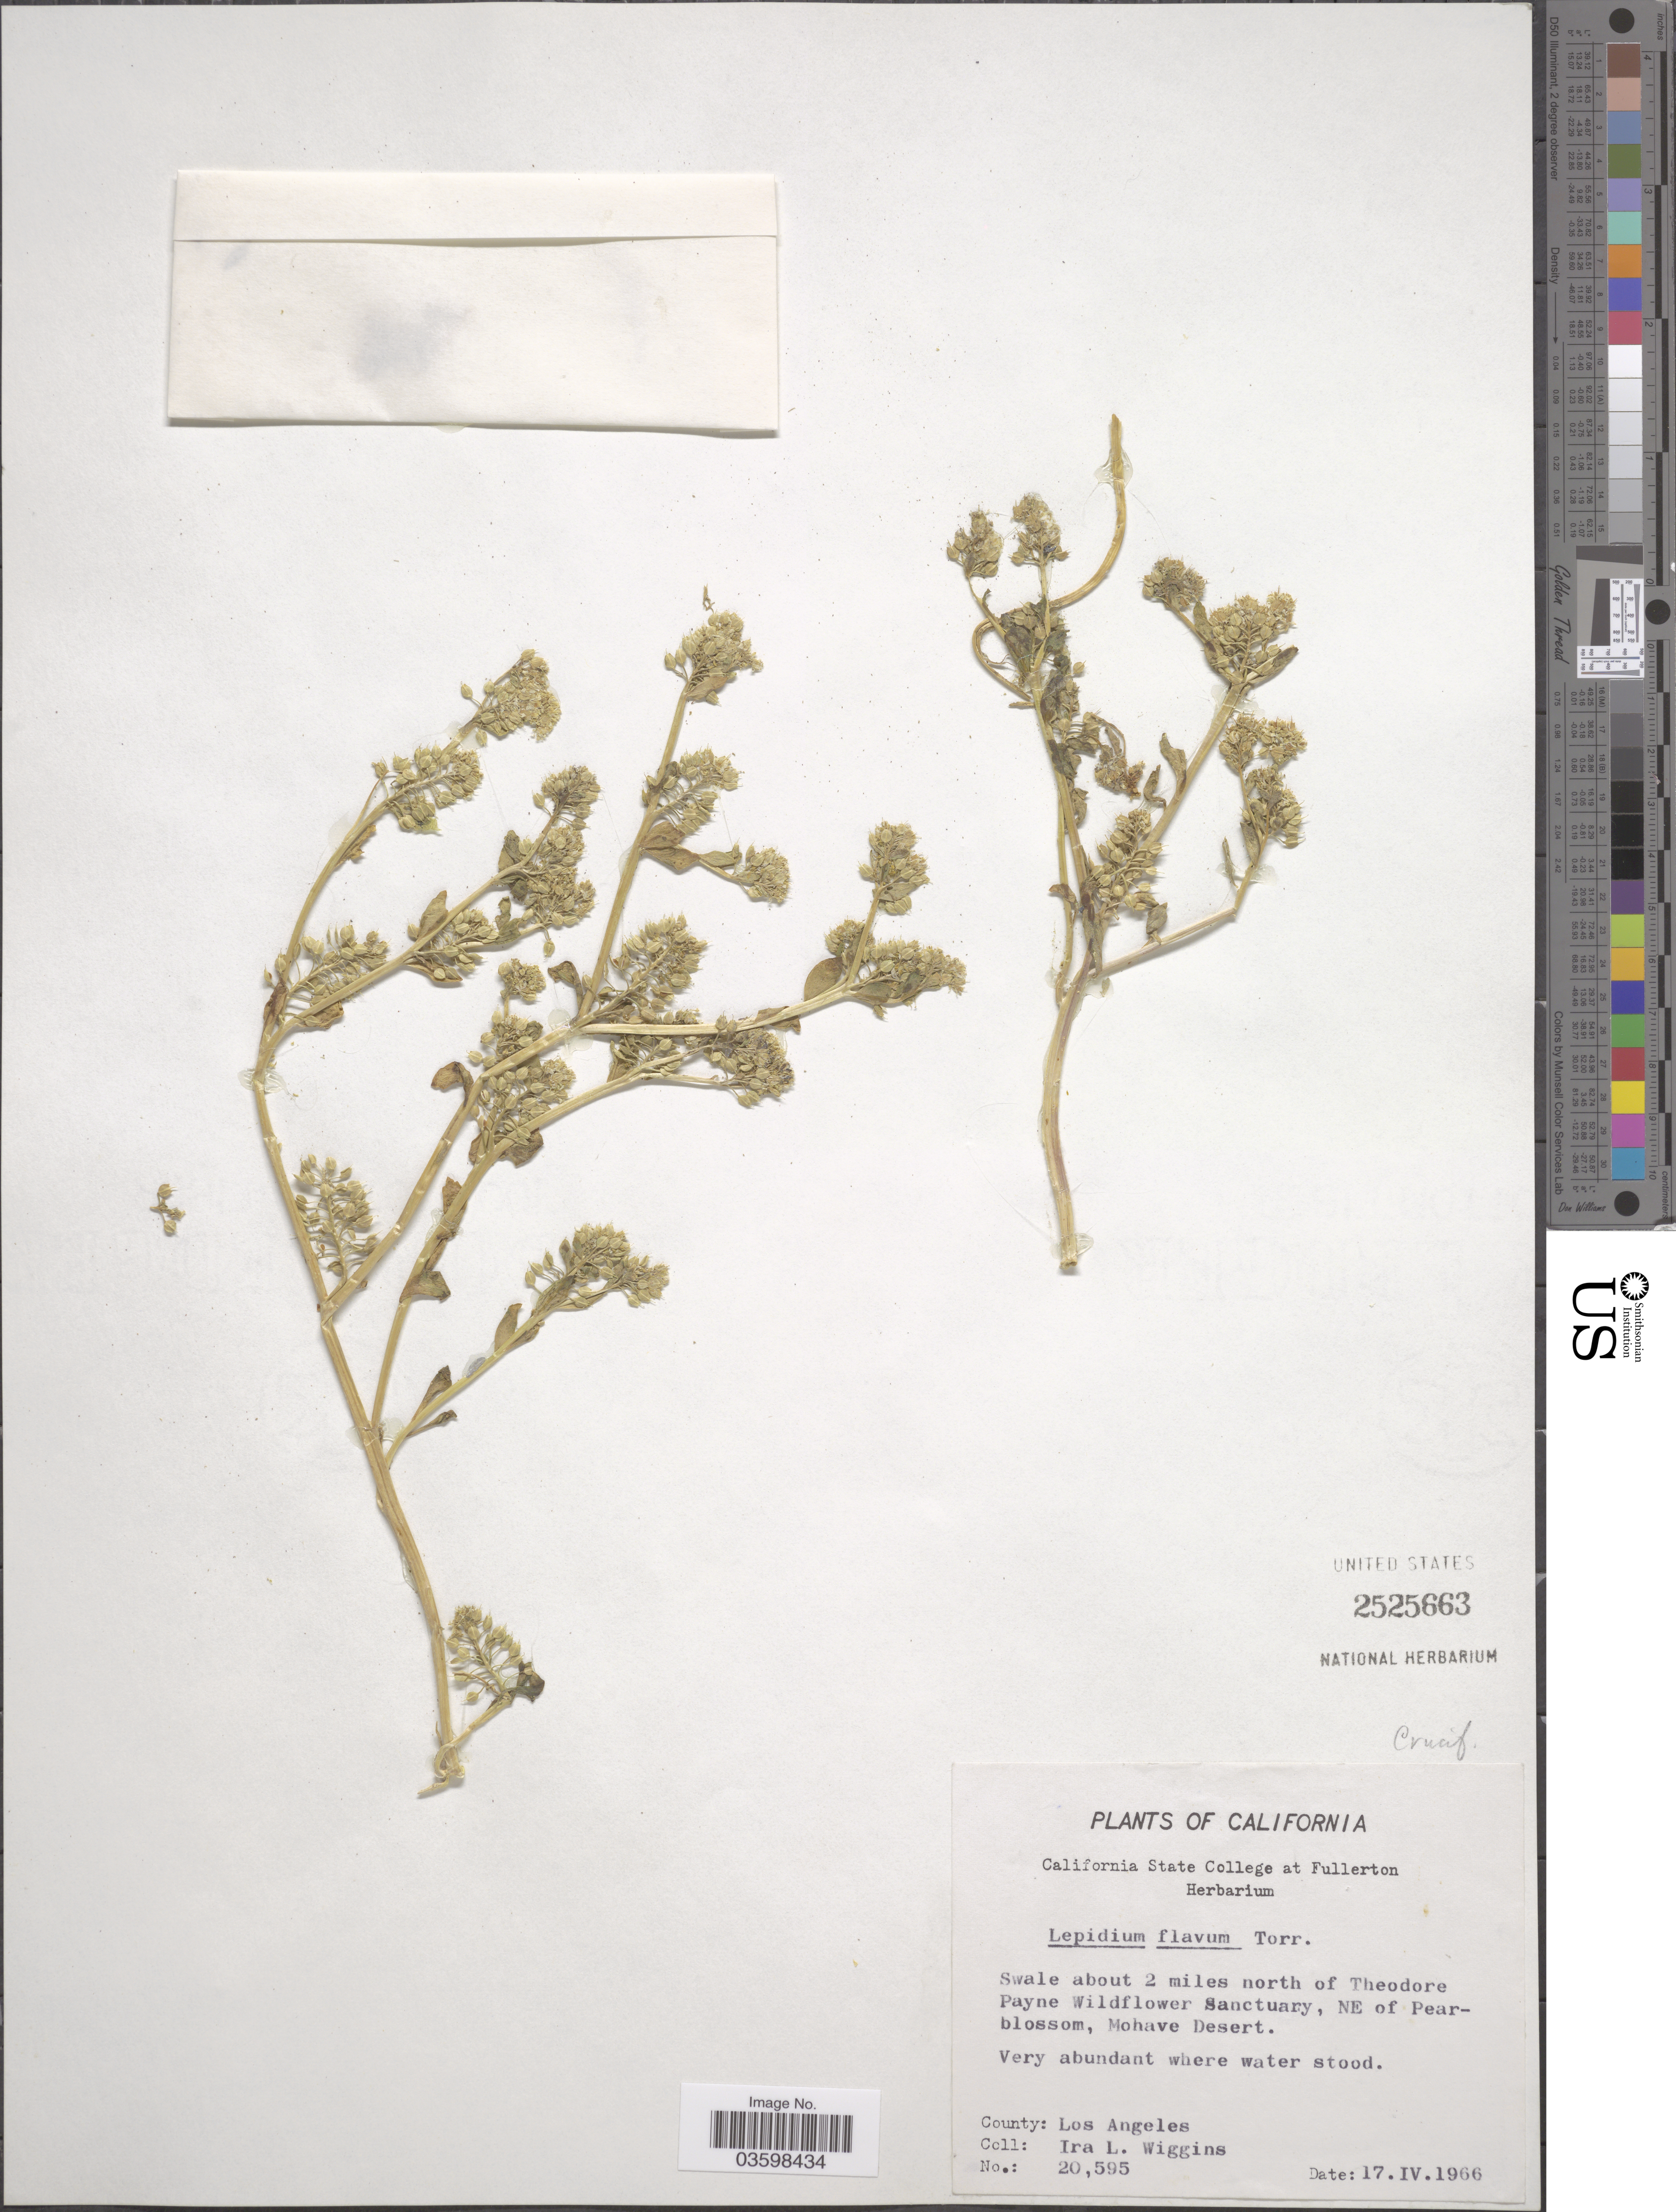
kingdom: Plantae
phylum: Tracheophyta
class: Magnoliopsida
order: Brassicales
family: Brassicaceae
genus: Lepidium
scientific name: Lepidium flavum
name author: Torr.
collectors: I. L. Wiggins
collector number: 20595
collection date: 1966-04-17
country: United States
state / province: California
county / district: Kern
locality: Swale about 2 miles north of Theodore Payne Wildflower Sanctuary, NE of Pearblossom, Mohave Desert.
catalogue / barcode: US 2525663